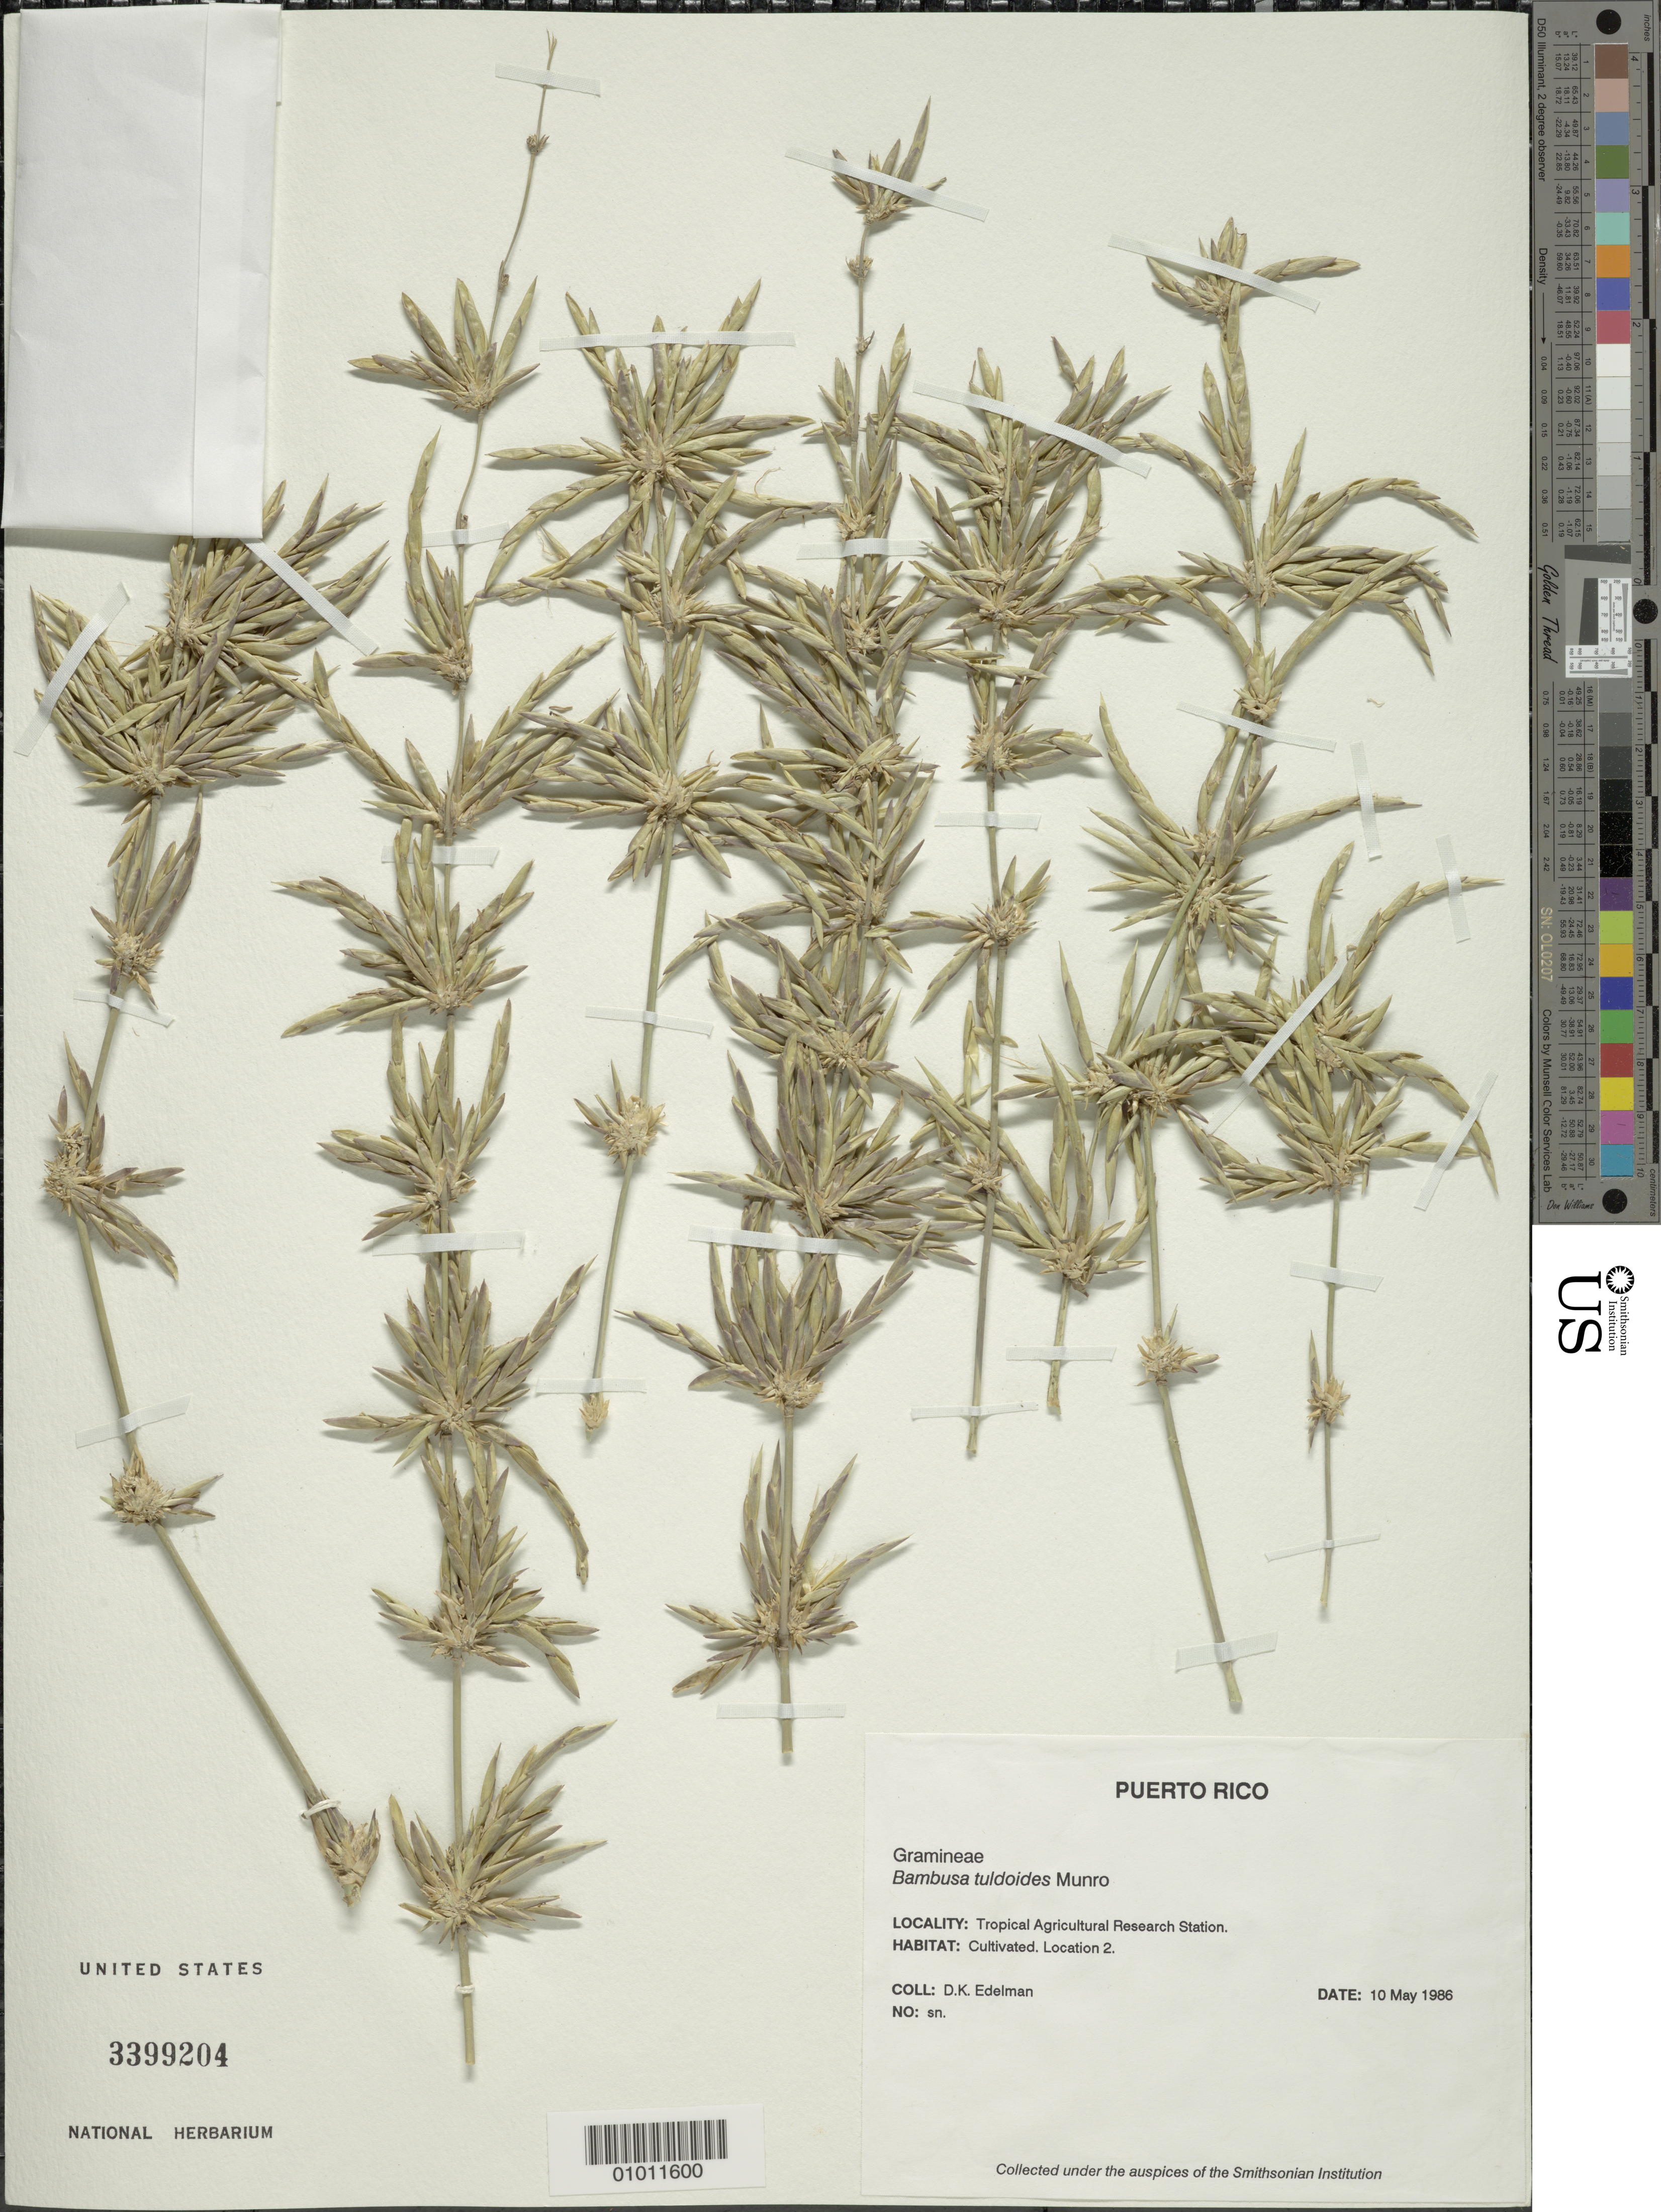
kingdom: Plantae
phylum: Tracheophyta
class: Liliopsida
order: Poales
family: Poaceae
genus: Bambusa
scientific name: Bambusa tuldoides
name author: Munro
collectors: D. Edelman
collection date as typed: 10 May 1986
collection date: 1986-05-10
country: Puerto Rico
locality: Tropical Agricultural Research Station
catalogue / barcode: US 3399204